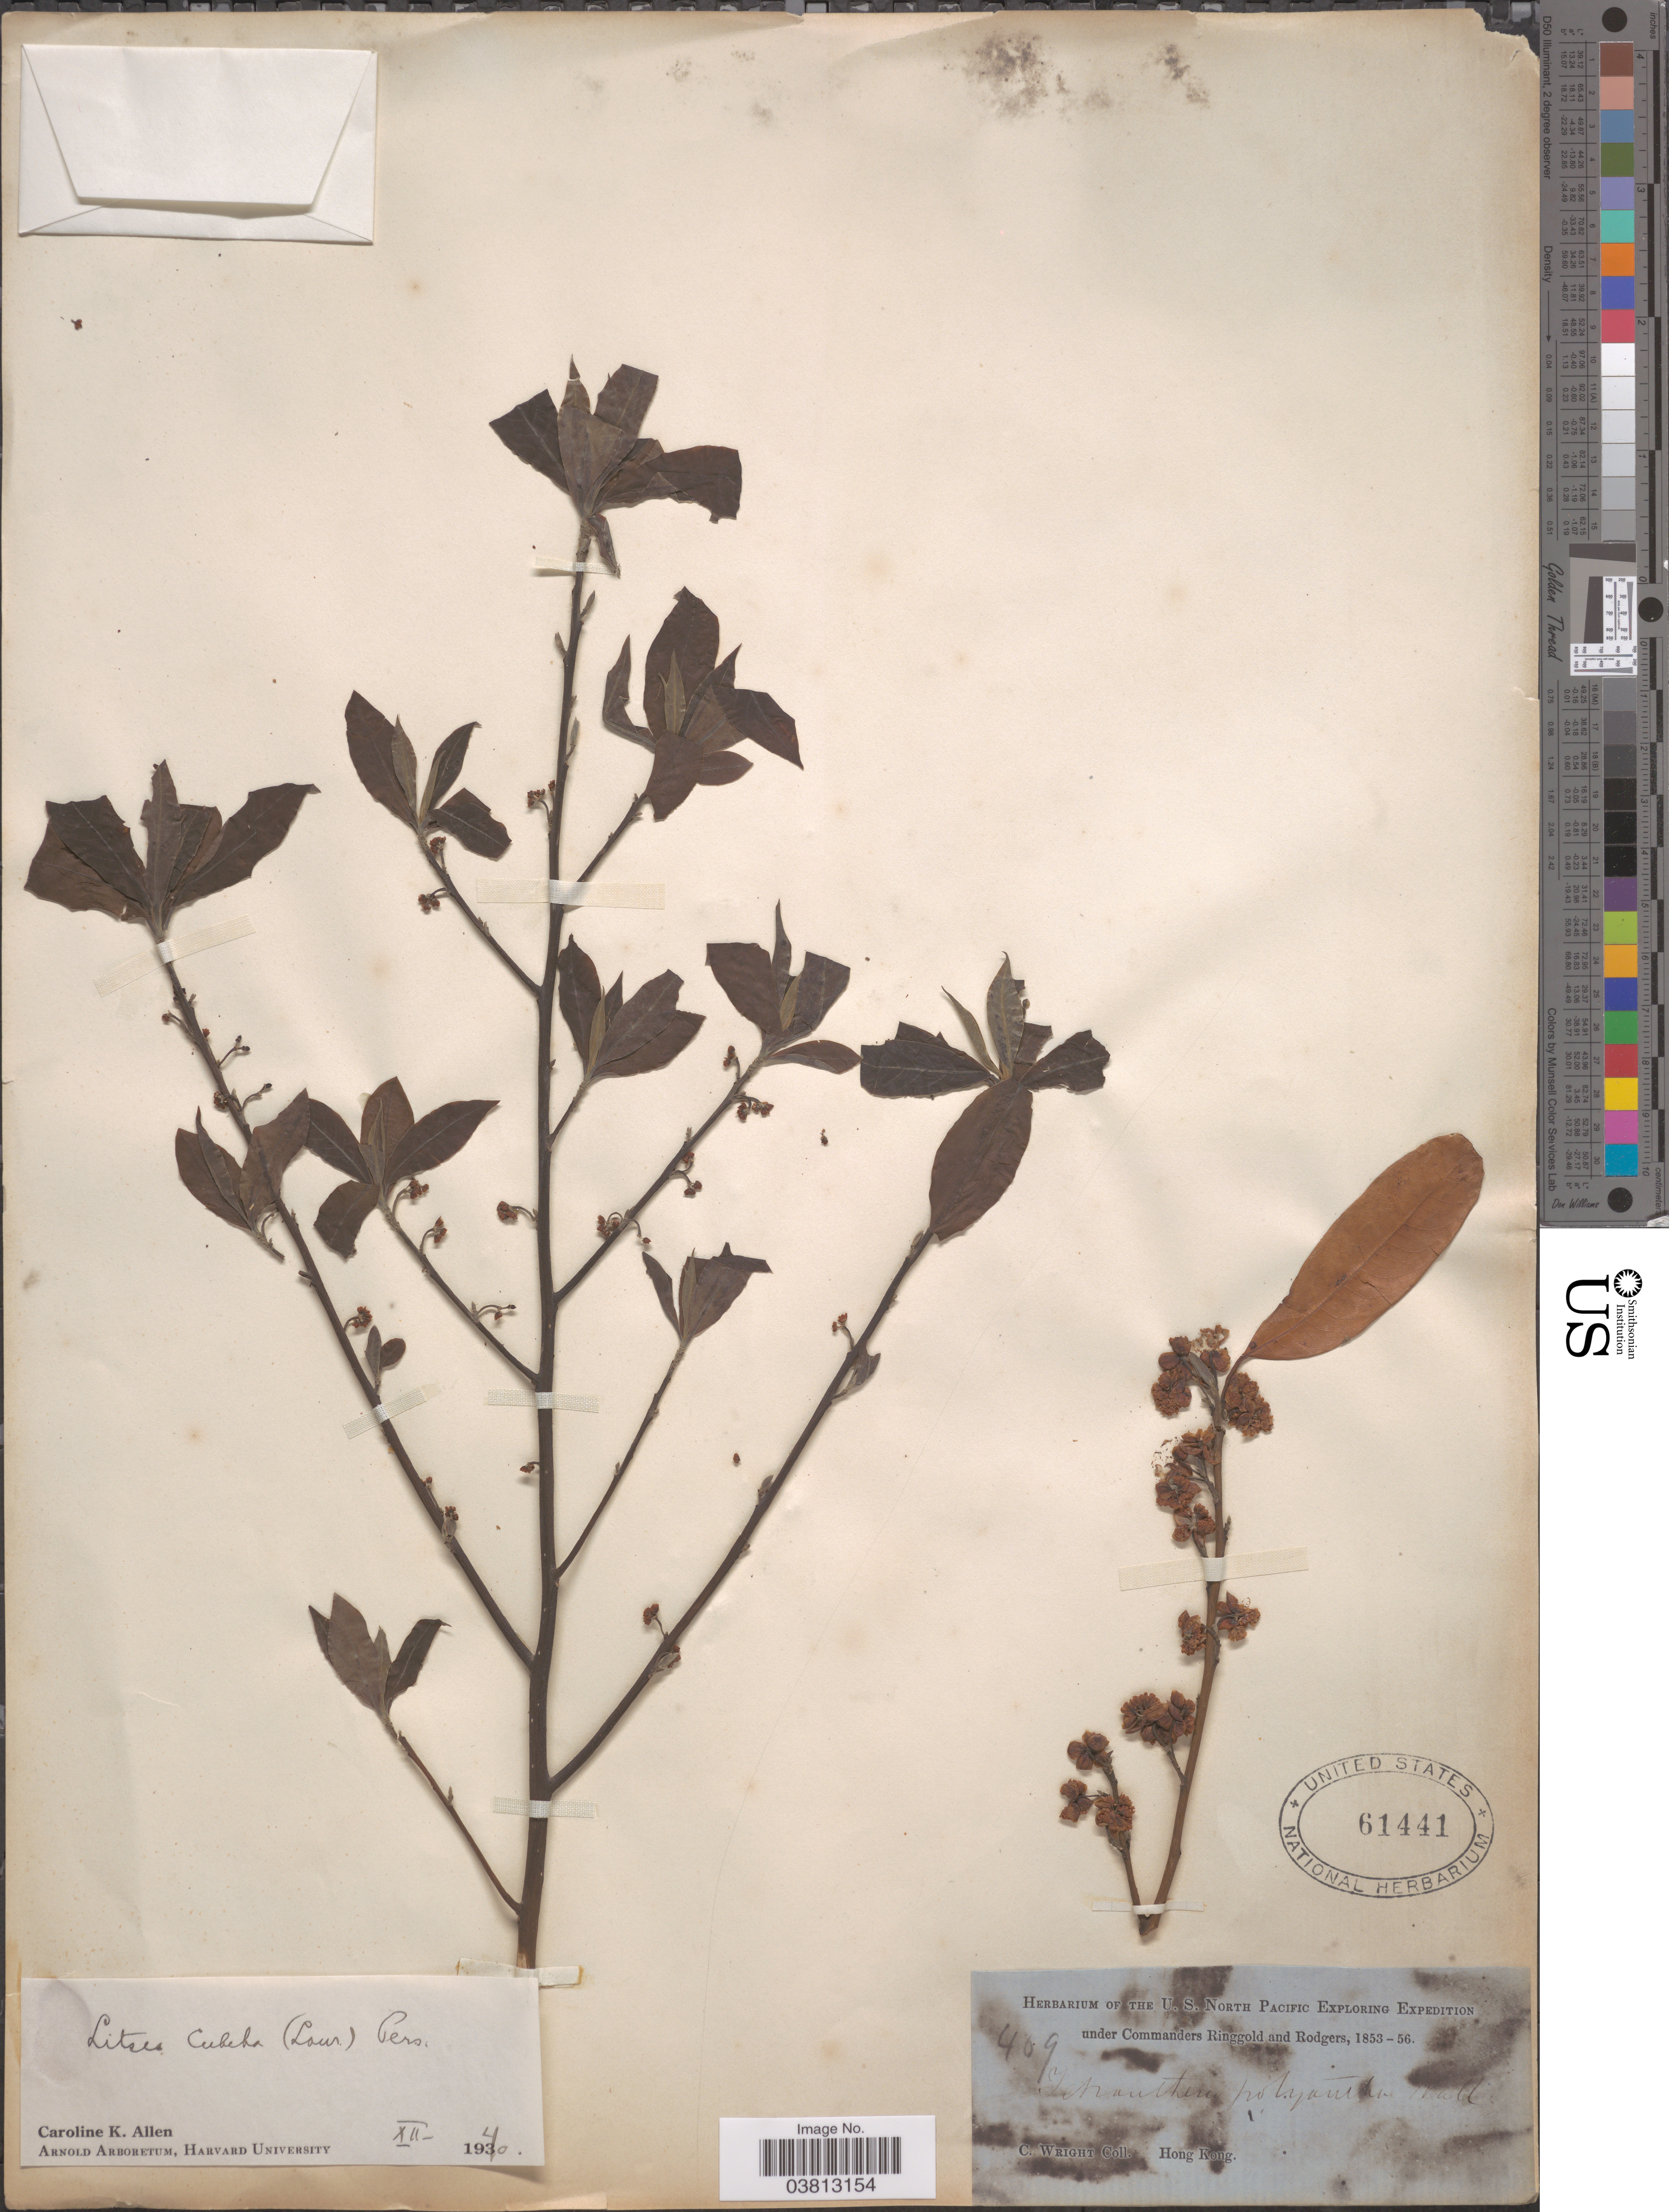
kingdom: Plantae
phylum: Tracheophyta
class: Magnoliopsida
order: Laurales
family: Lauraceae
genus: Litsea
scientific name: Litsea cubeba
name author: (Lour.) Pers.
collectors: C. Wright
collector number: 409*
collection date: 1853/1856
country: China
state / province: Hong Kong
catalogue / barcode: US 61441